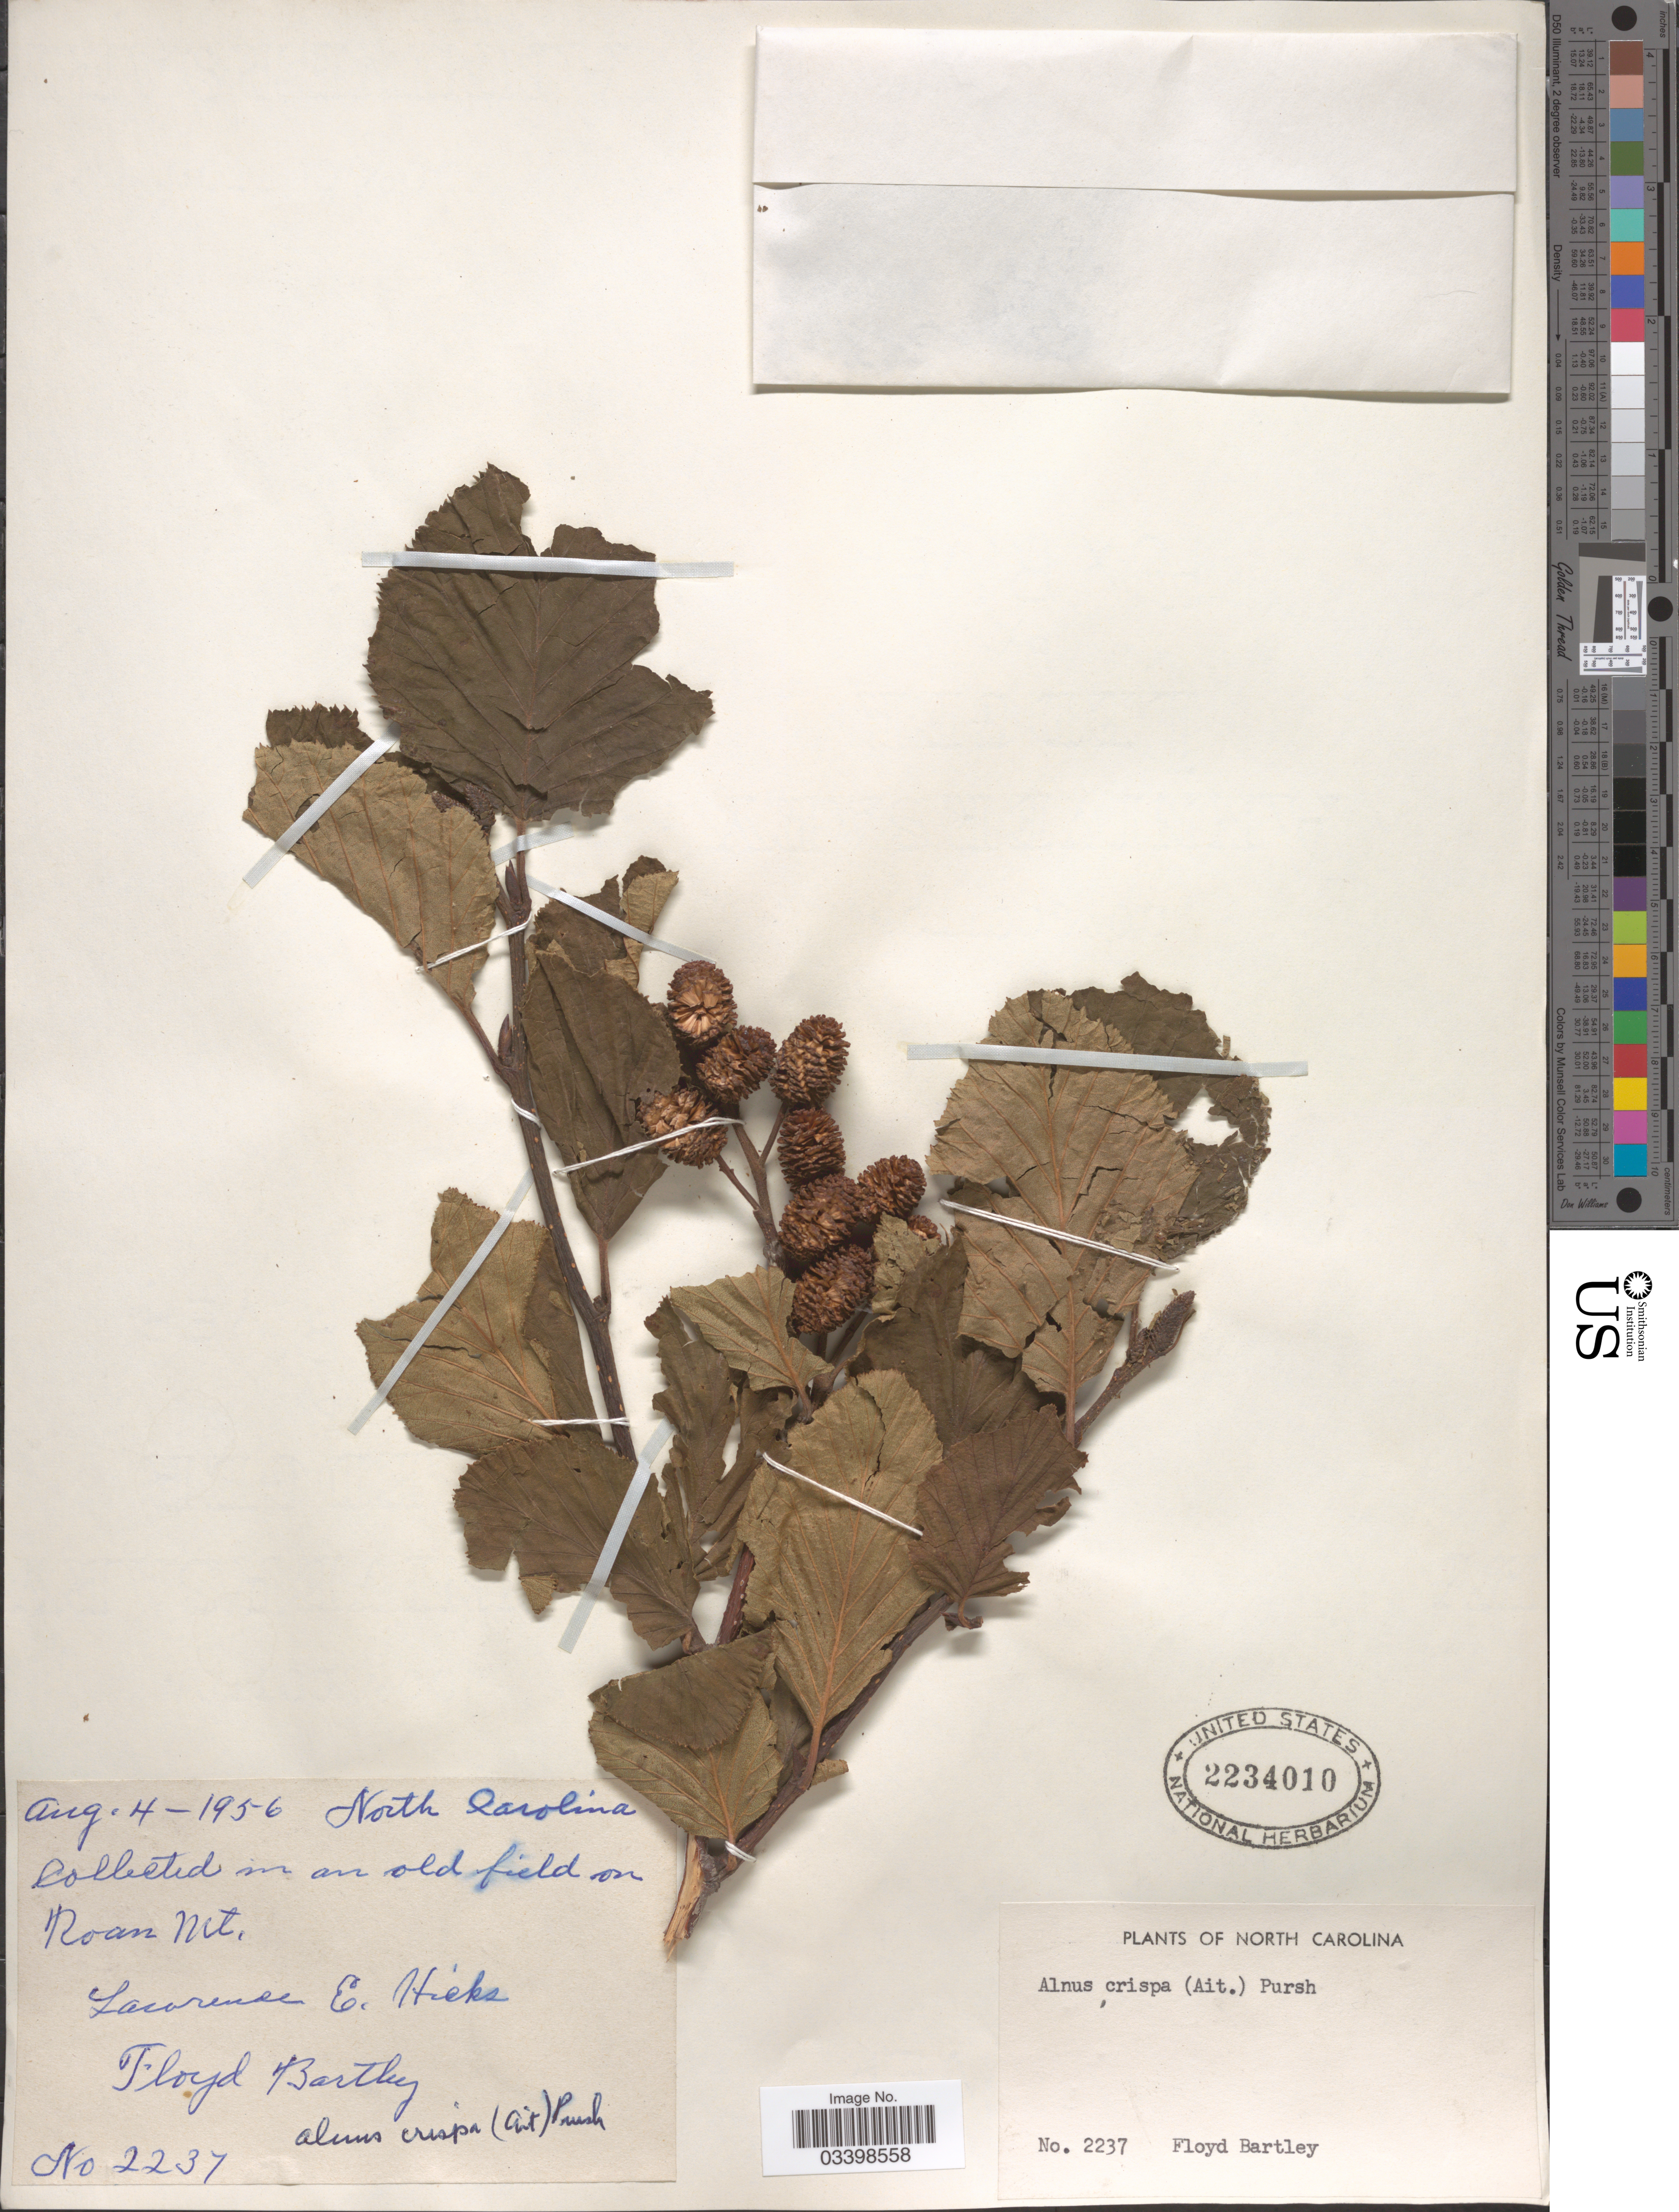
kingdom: Plantae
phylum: Tracheophyta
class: Magnoliopsida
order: Fagales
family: Betulaceae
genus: Alnus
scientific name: Alnus viridis subsp. crispa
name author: (Aiton) Turrill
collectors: L. E. Hicks & F. Bartley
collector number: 2237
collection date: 1956-08-04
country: United States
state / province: North Carolina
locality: In an old field on Roan Mt.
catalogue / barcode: US 2234010